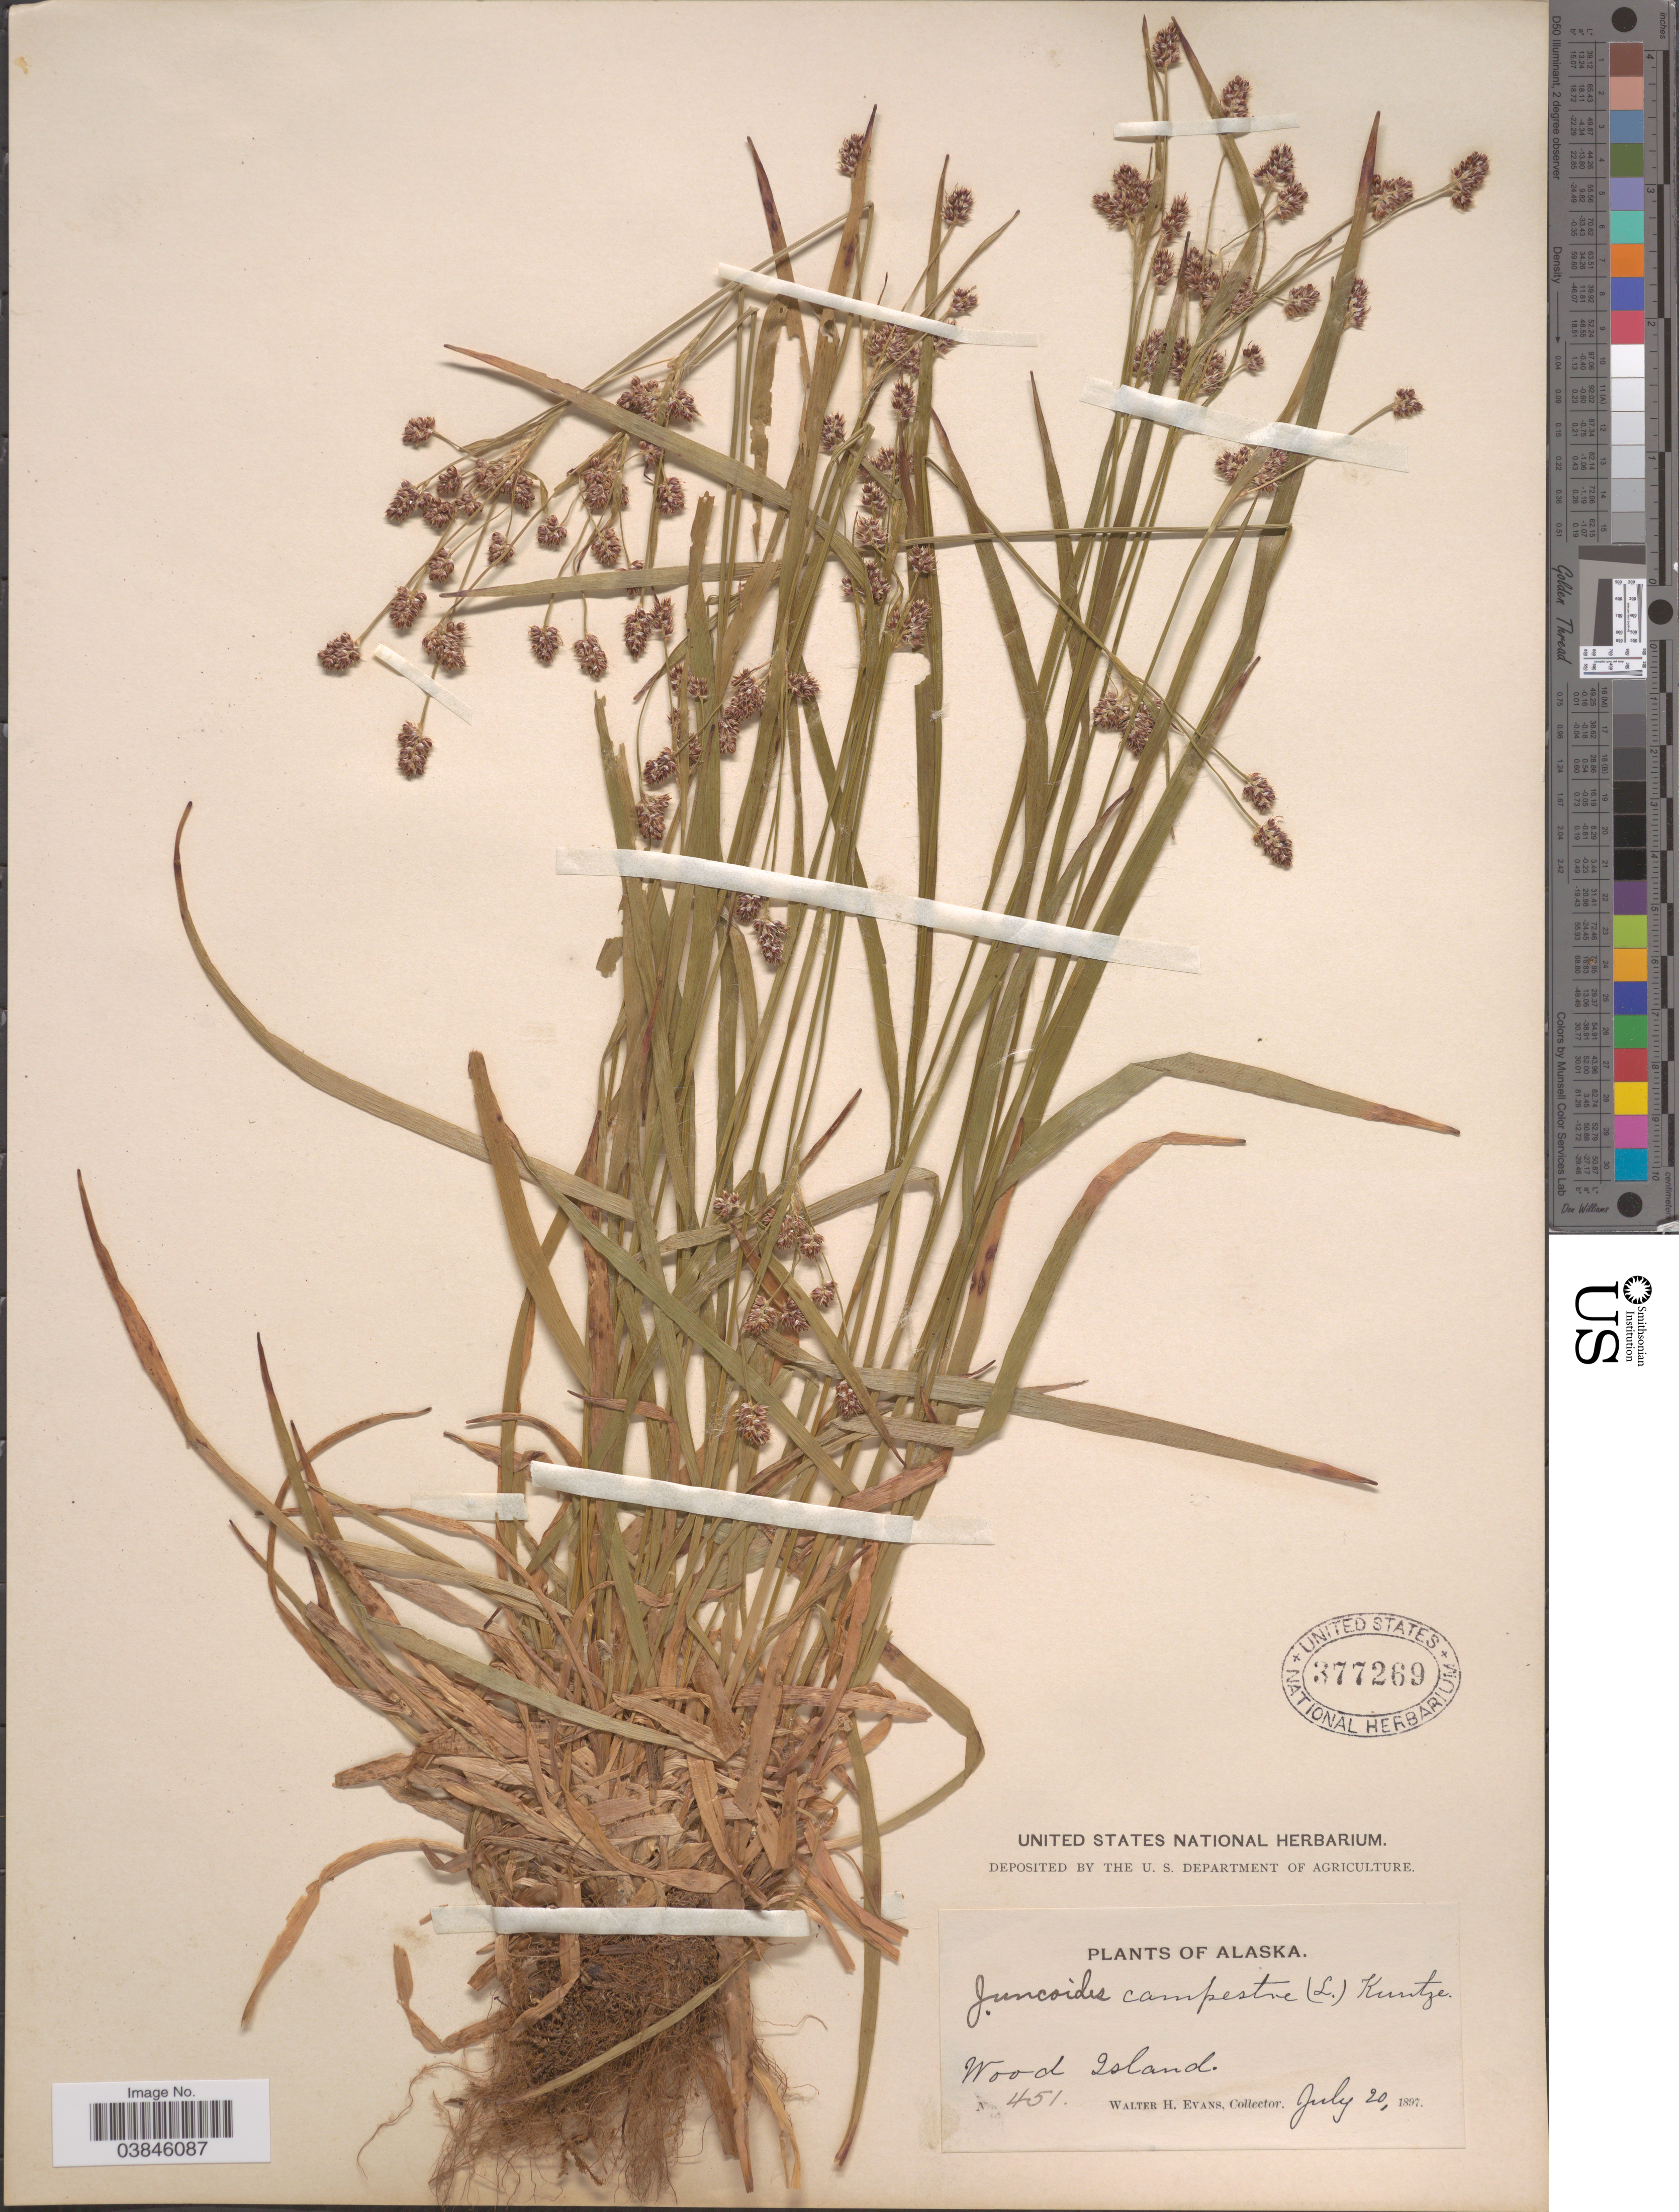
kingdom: Plantae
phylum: Tracheophyta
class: Liliopsida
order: Poales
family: Juncaceae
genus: Luzula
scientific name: Luzula multiflora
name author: (Ehrh.) Lej.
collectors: W. H. Evans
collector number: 451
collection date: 1897-07-20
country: United States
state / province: Alaska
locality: Wood Island.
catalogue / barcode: US 377269